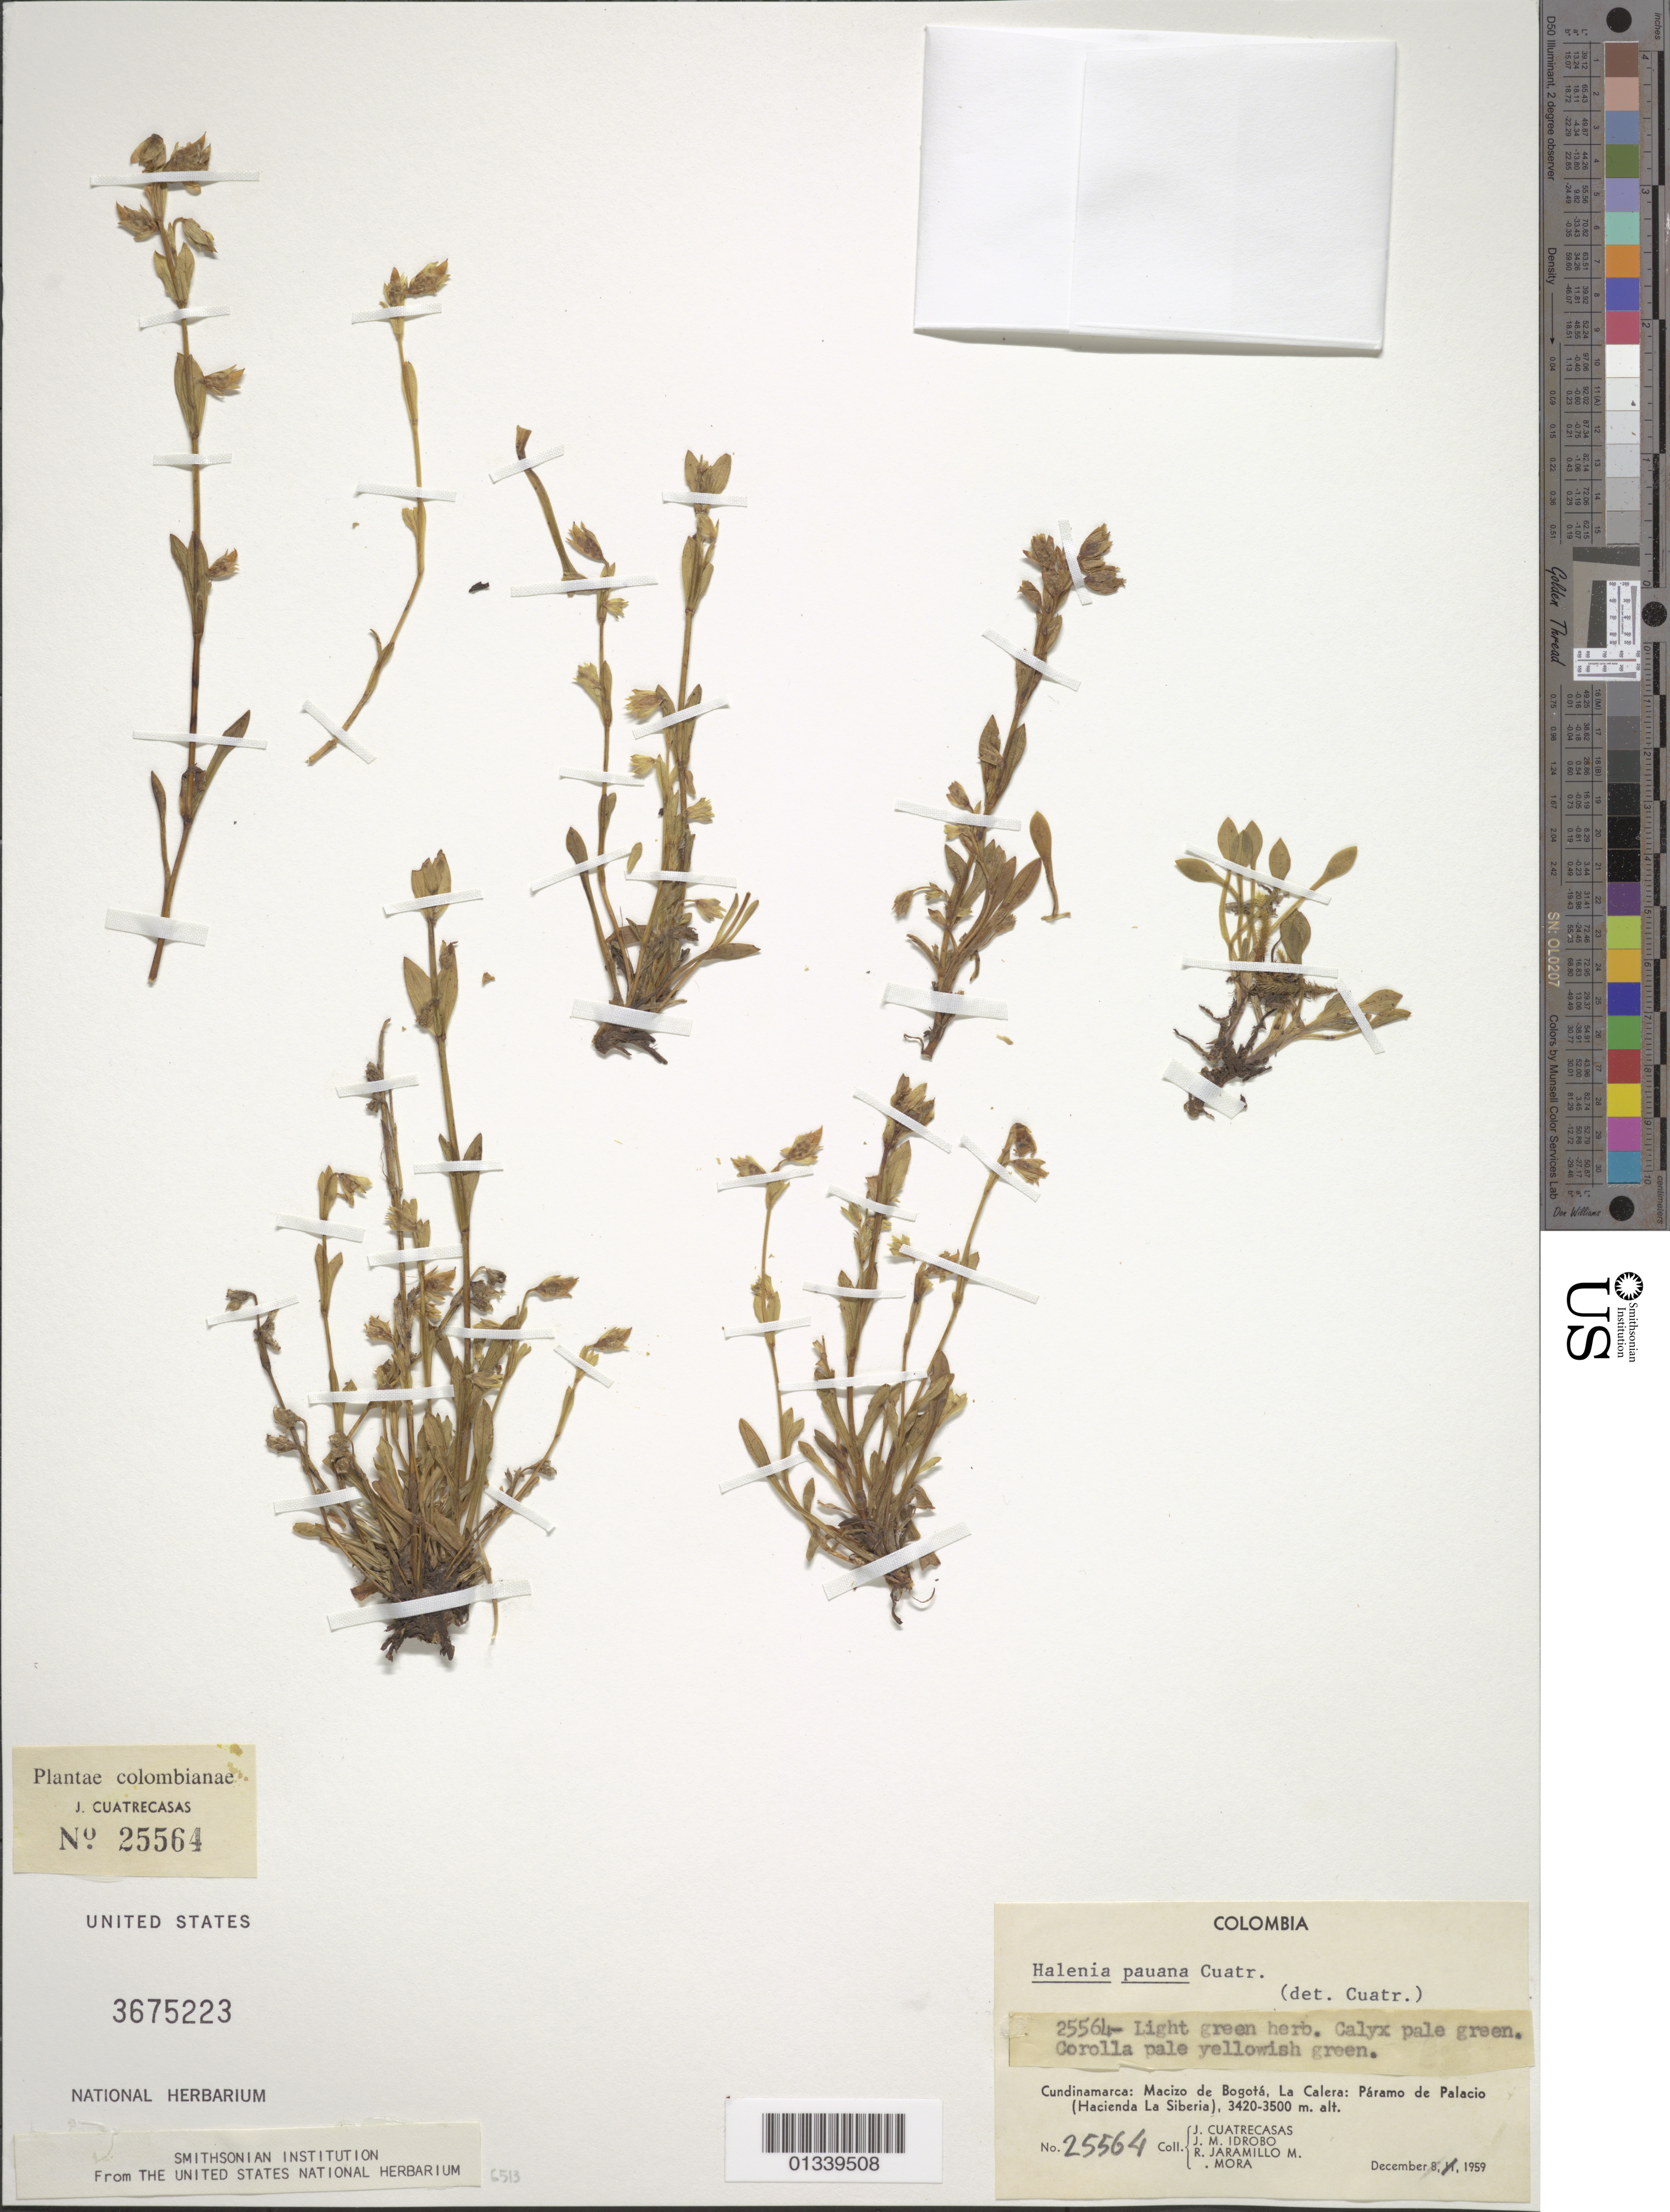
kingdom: Plantae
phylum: Tracheophyta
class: Magnoliopsida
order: Gentianales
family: Gentianaceae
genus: Halenia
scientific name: Halenia pauana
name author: Cuatrec.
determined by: Cuatrecasas, J.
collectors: J. Cuatrecasas, J. M. Idrobo, R. Jaramillo M. & L. E. Mora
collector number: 25564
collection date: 1959-12-08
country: Colombia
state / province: Cundinamarca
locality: Macins de Bagota, La Calenac Panemo de Palacio (Hacienda La Siberia)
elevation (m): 3420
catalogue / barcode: US 3675223